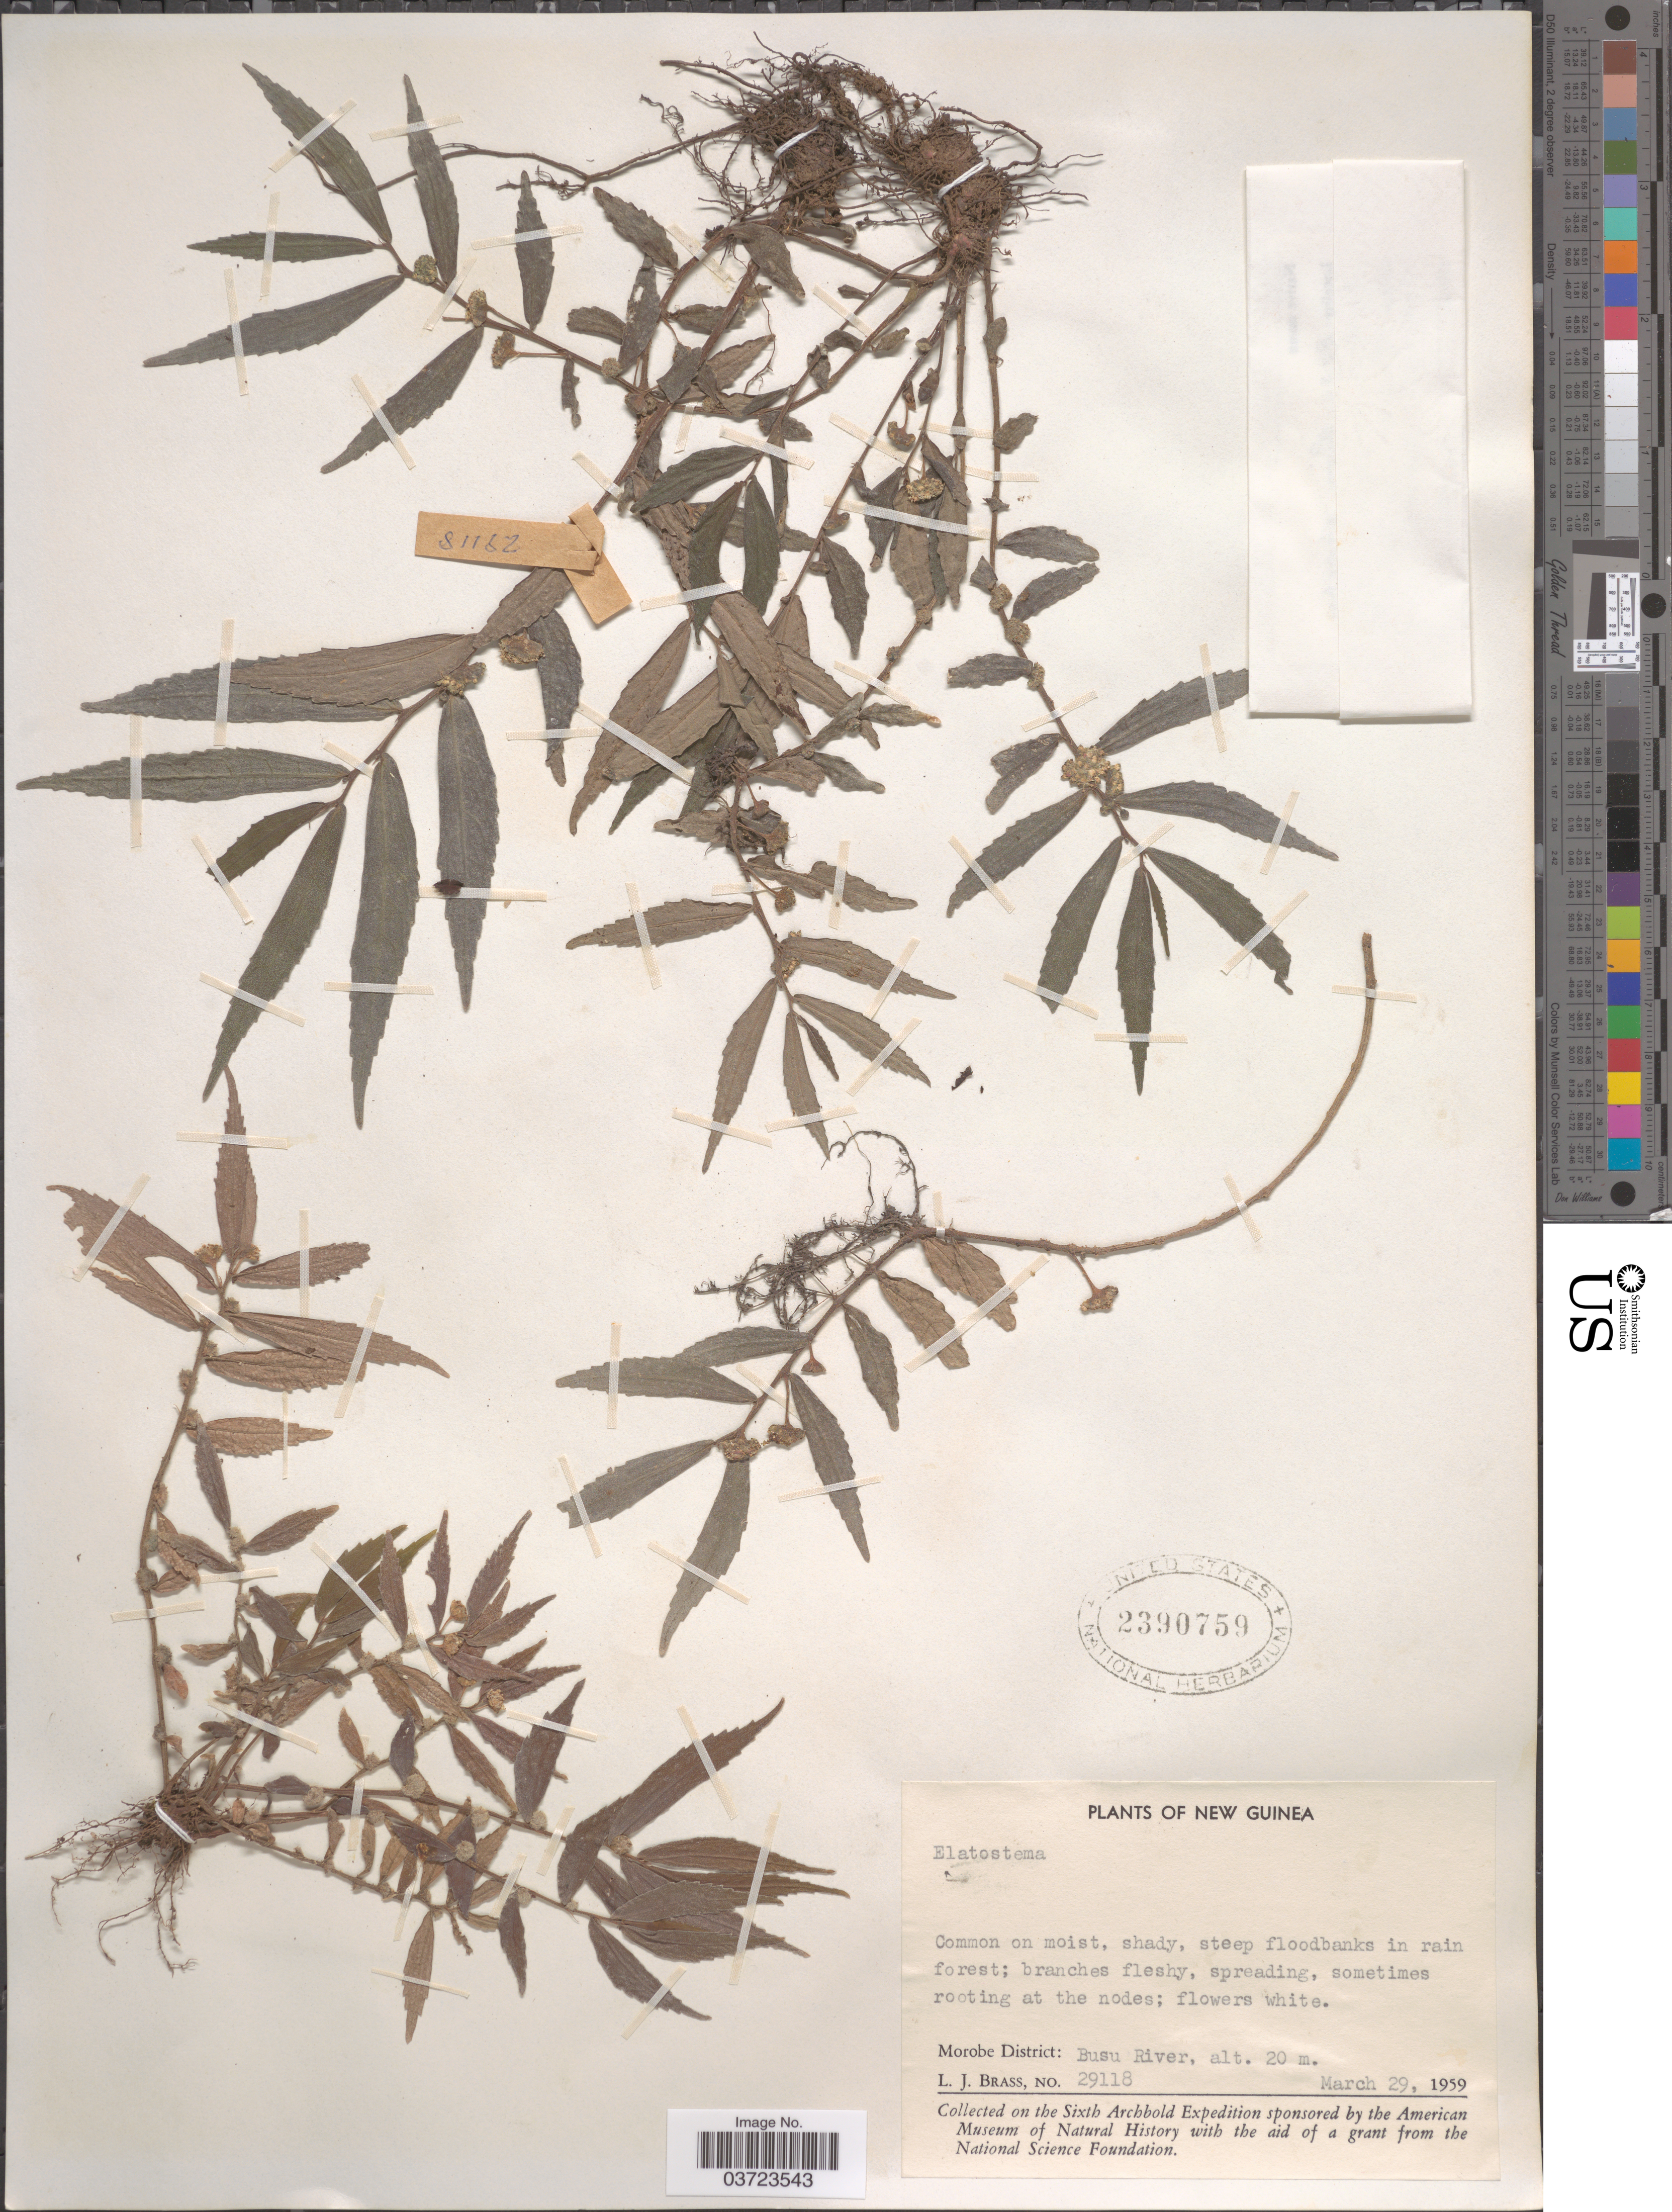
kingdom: Plantae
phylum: Tracheophyta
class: Magnoliopsida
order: Rosales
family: Urticaceae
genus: Elatostema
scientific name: Elatostema sp.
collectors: L. J. Brass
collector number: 29118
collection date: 1959-03-29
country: Papua New Guinea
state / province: Morobe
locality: New Guinea. Morobe District: Busu River.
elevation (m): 20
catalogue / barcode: US 2390759